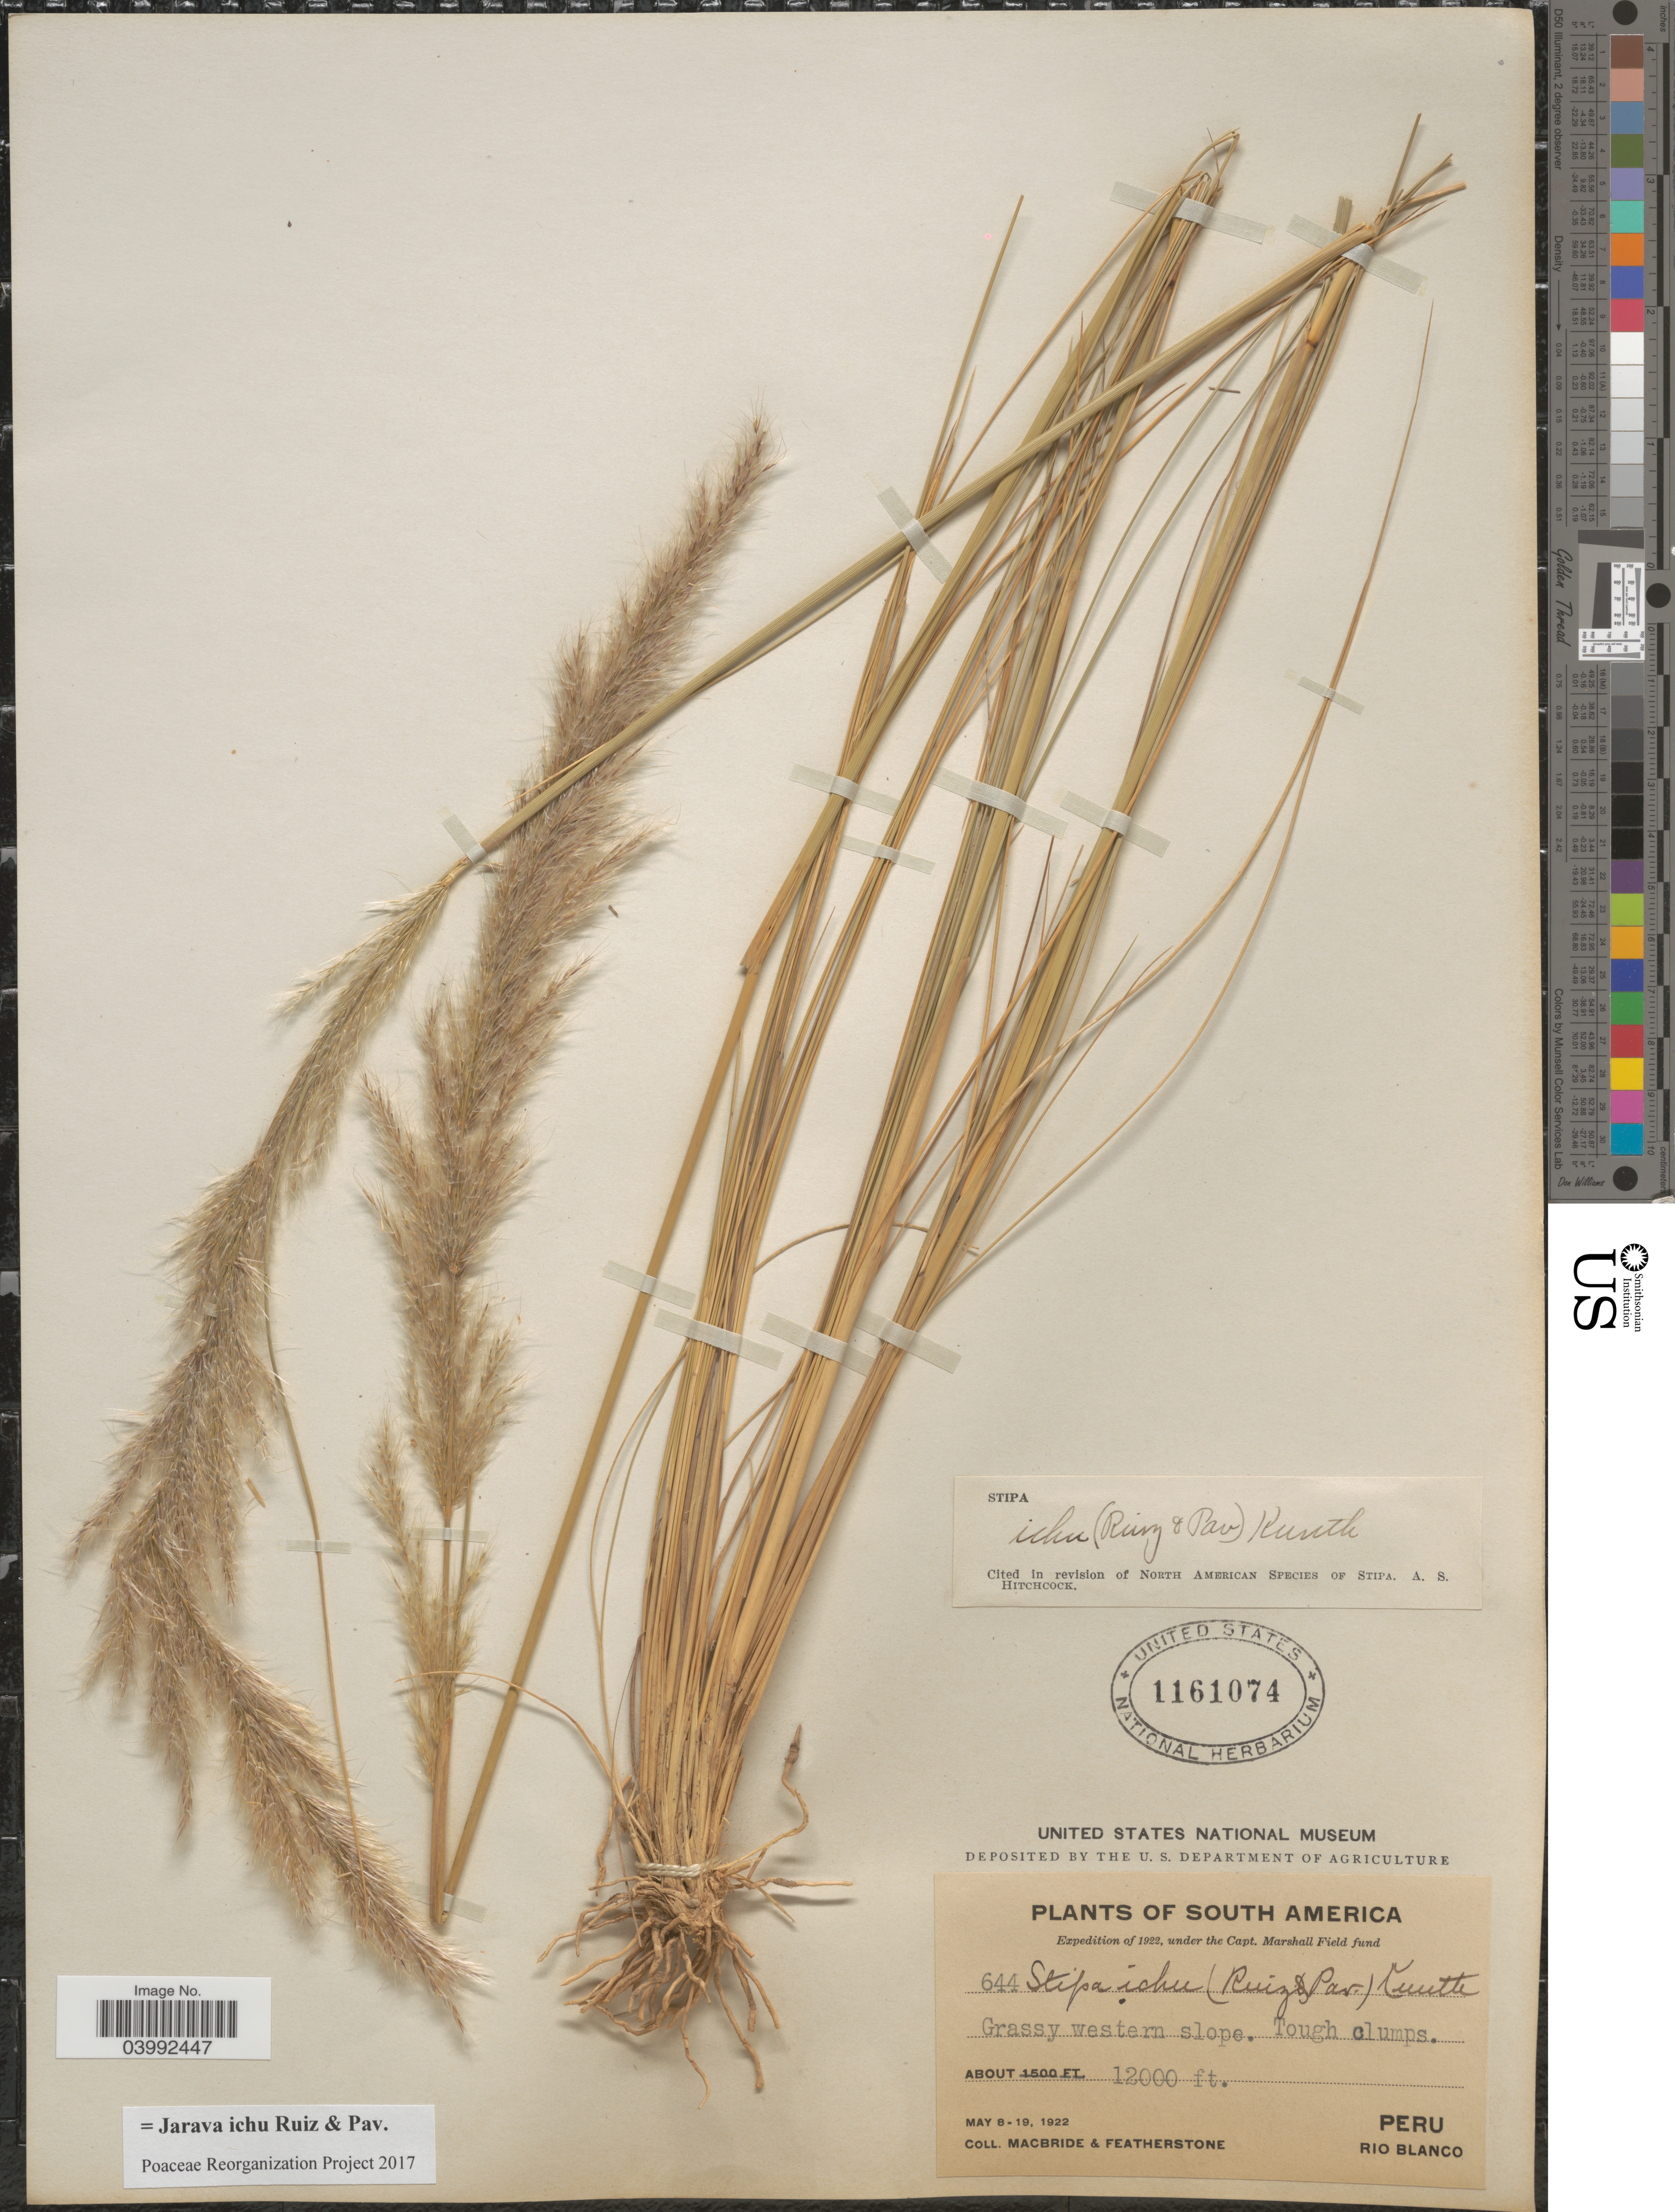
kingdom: Plantae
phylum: Tracheophyta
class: Liliopsida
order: Poales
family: Poaceae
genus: Jarava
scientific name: Jarava ichu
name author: Ruiz & Pav.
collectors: Macbride, -- & -. Featherstone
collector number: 644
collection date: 1922-05-08/1922-05-19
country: Peru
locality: Grassy western slope. Rio Blanco.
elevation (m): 3658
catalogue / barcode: US 1161074